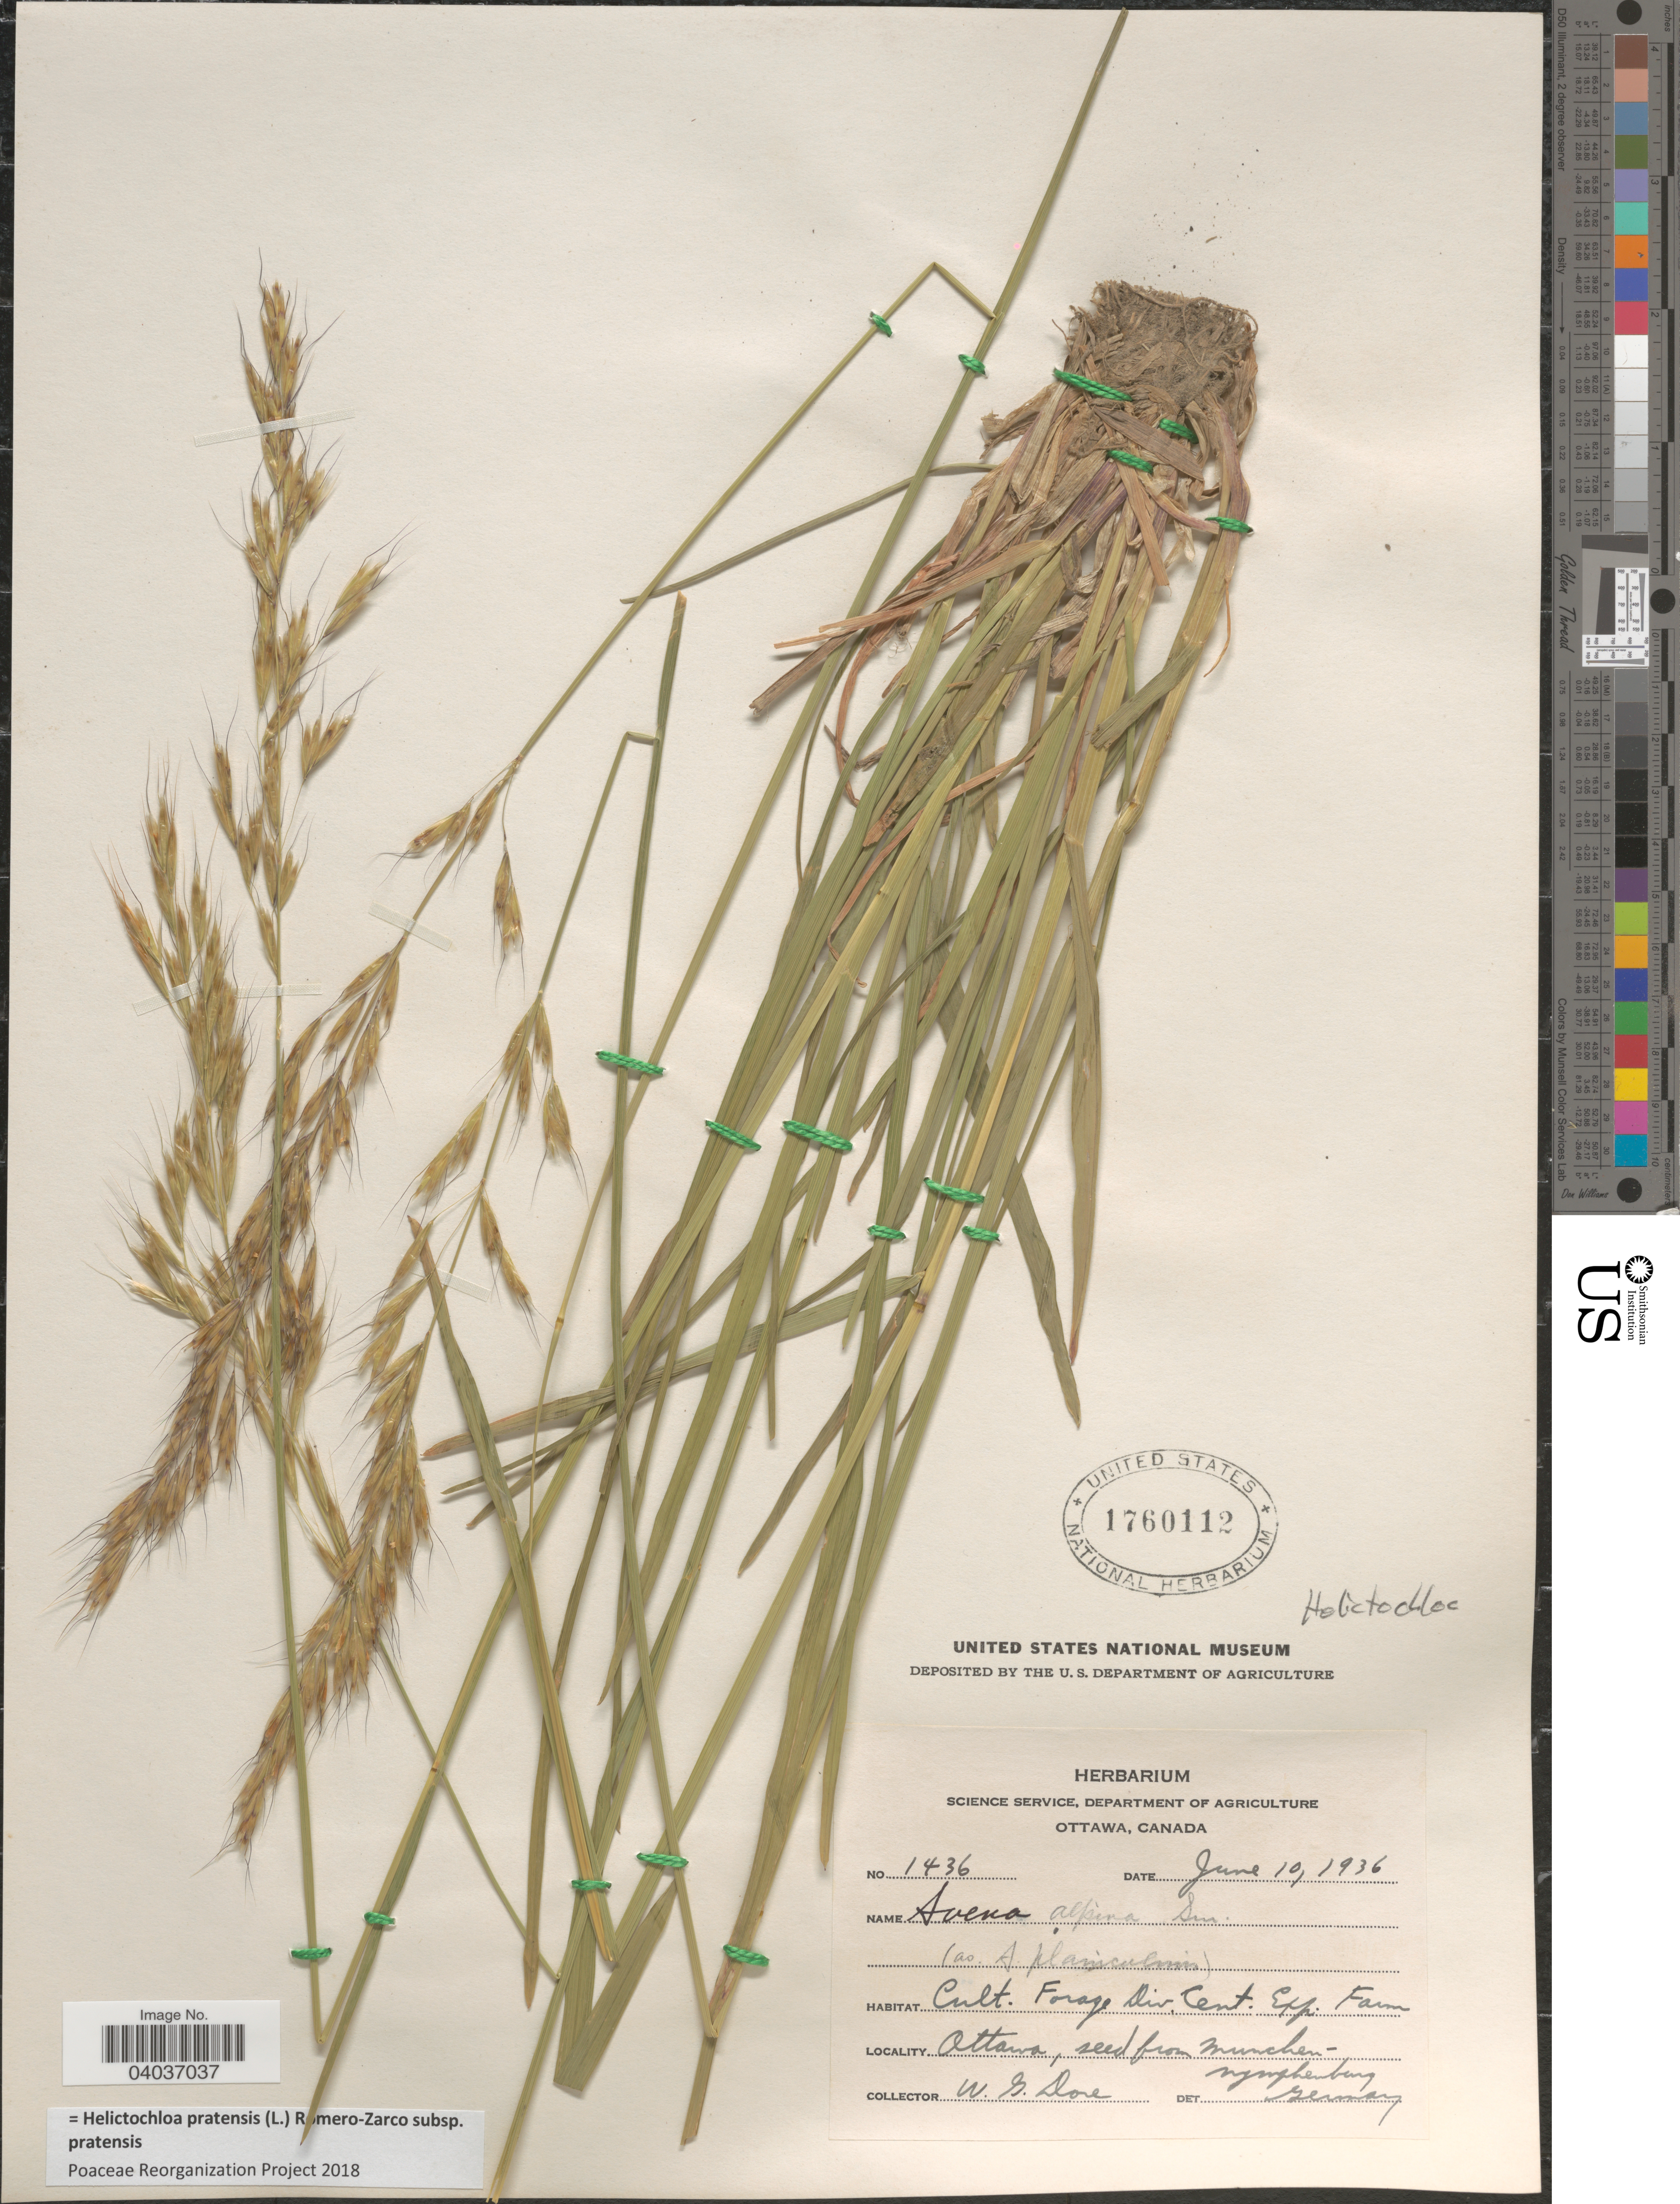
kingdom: Plantae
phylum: Tracheophyta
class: Liliopsida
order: Poales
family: Poaceae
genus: Helictochloa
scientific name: Helictochloa pratensis subsp. pratensis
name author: (L.) Romero-Zarco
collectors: W. Dore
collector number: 1436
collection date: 1936-06-10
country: Canada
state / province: Ontario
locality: Cult. Forage Div., Cent. Exp. Farm, Ottawa.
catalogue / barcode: US 1760112